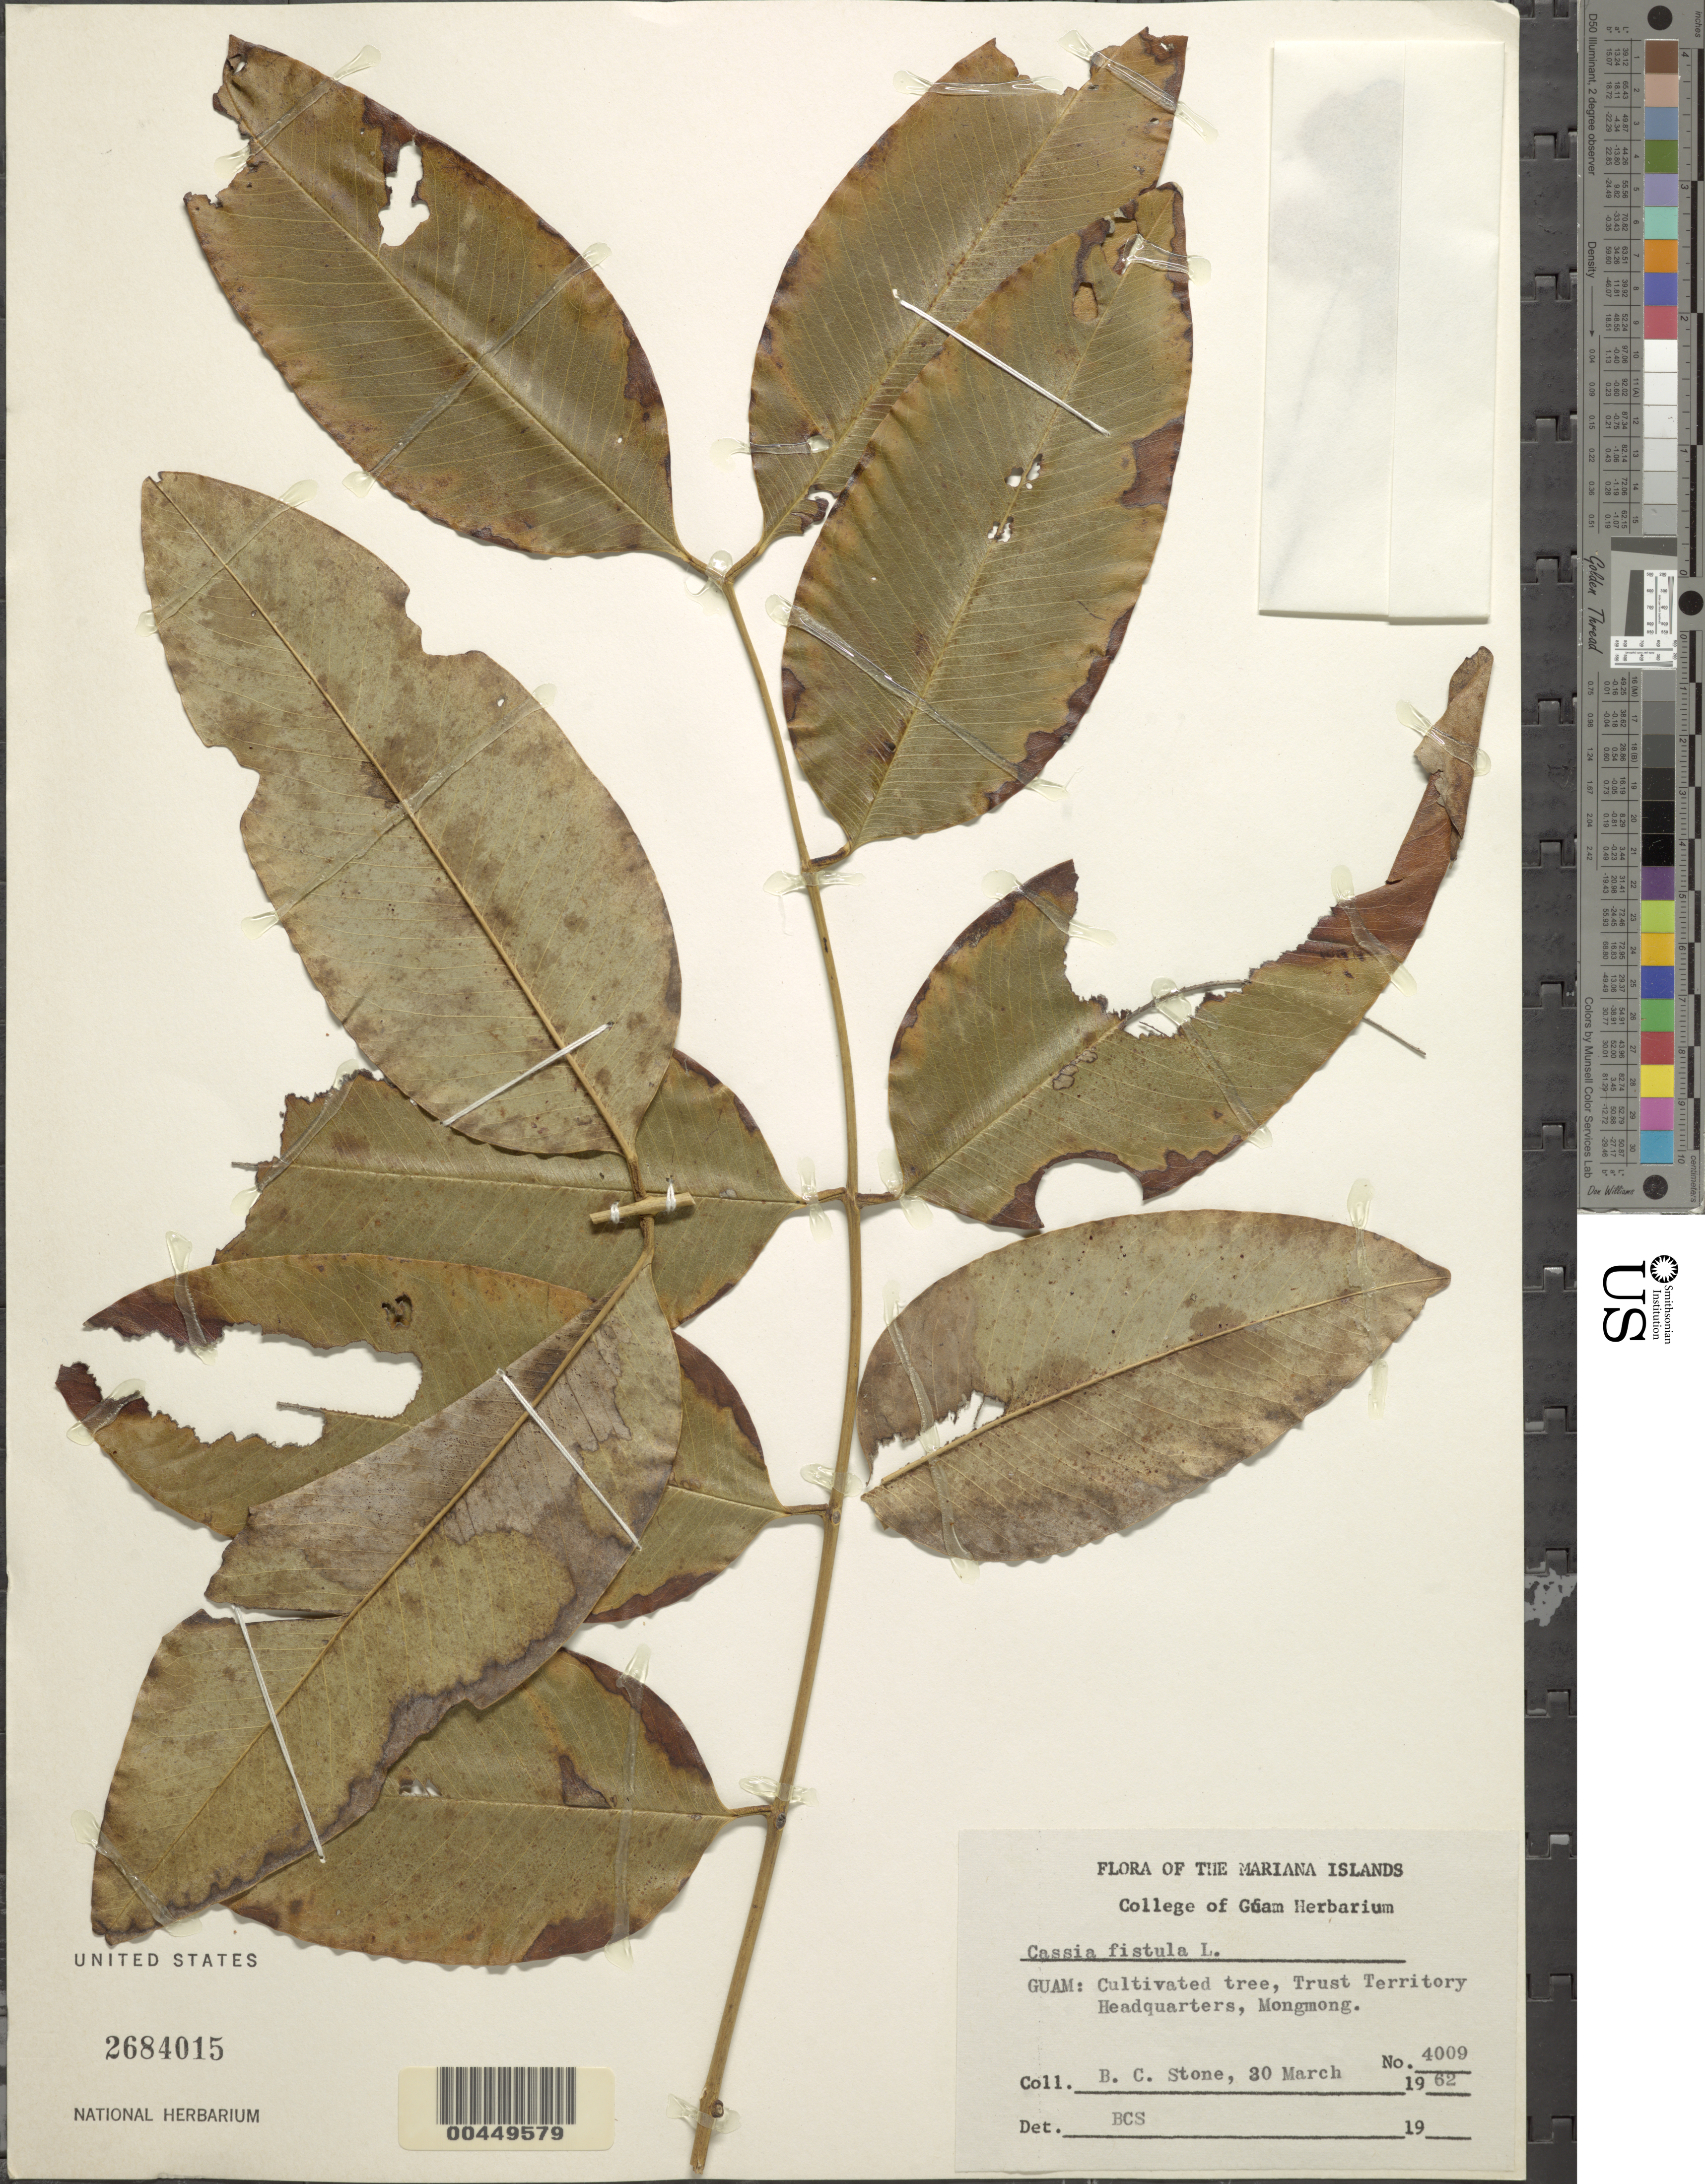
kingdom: Plantae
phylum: Tracheophyta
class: Magnoliopsida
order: Fabales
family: Fabaceae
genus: Cassia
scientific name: Cassia fistula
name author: L.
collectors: B. C. Stone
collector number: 4009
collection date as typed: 30 Mar 1962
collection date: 1962-03-30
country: Guam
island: Guam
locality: Headquarters, mongmong, trust territory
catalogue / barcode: US 2684015